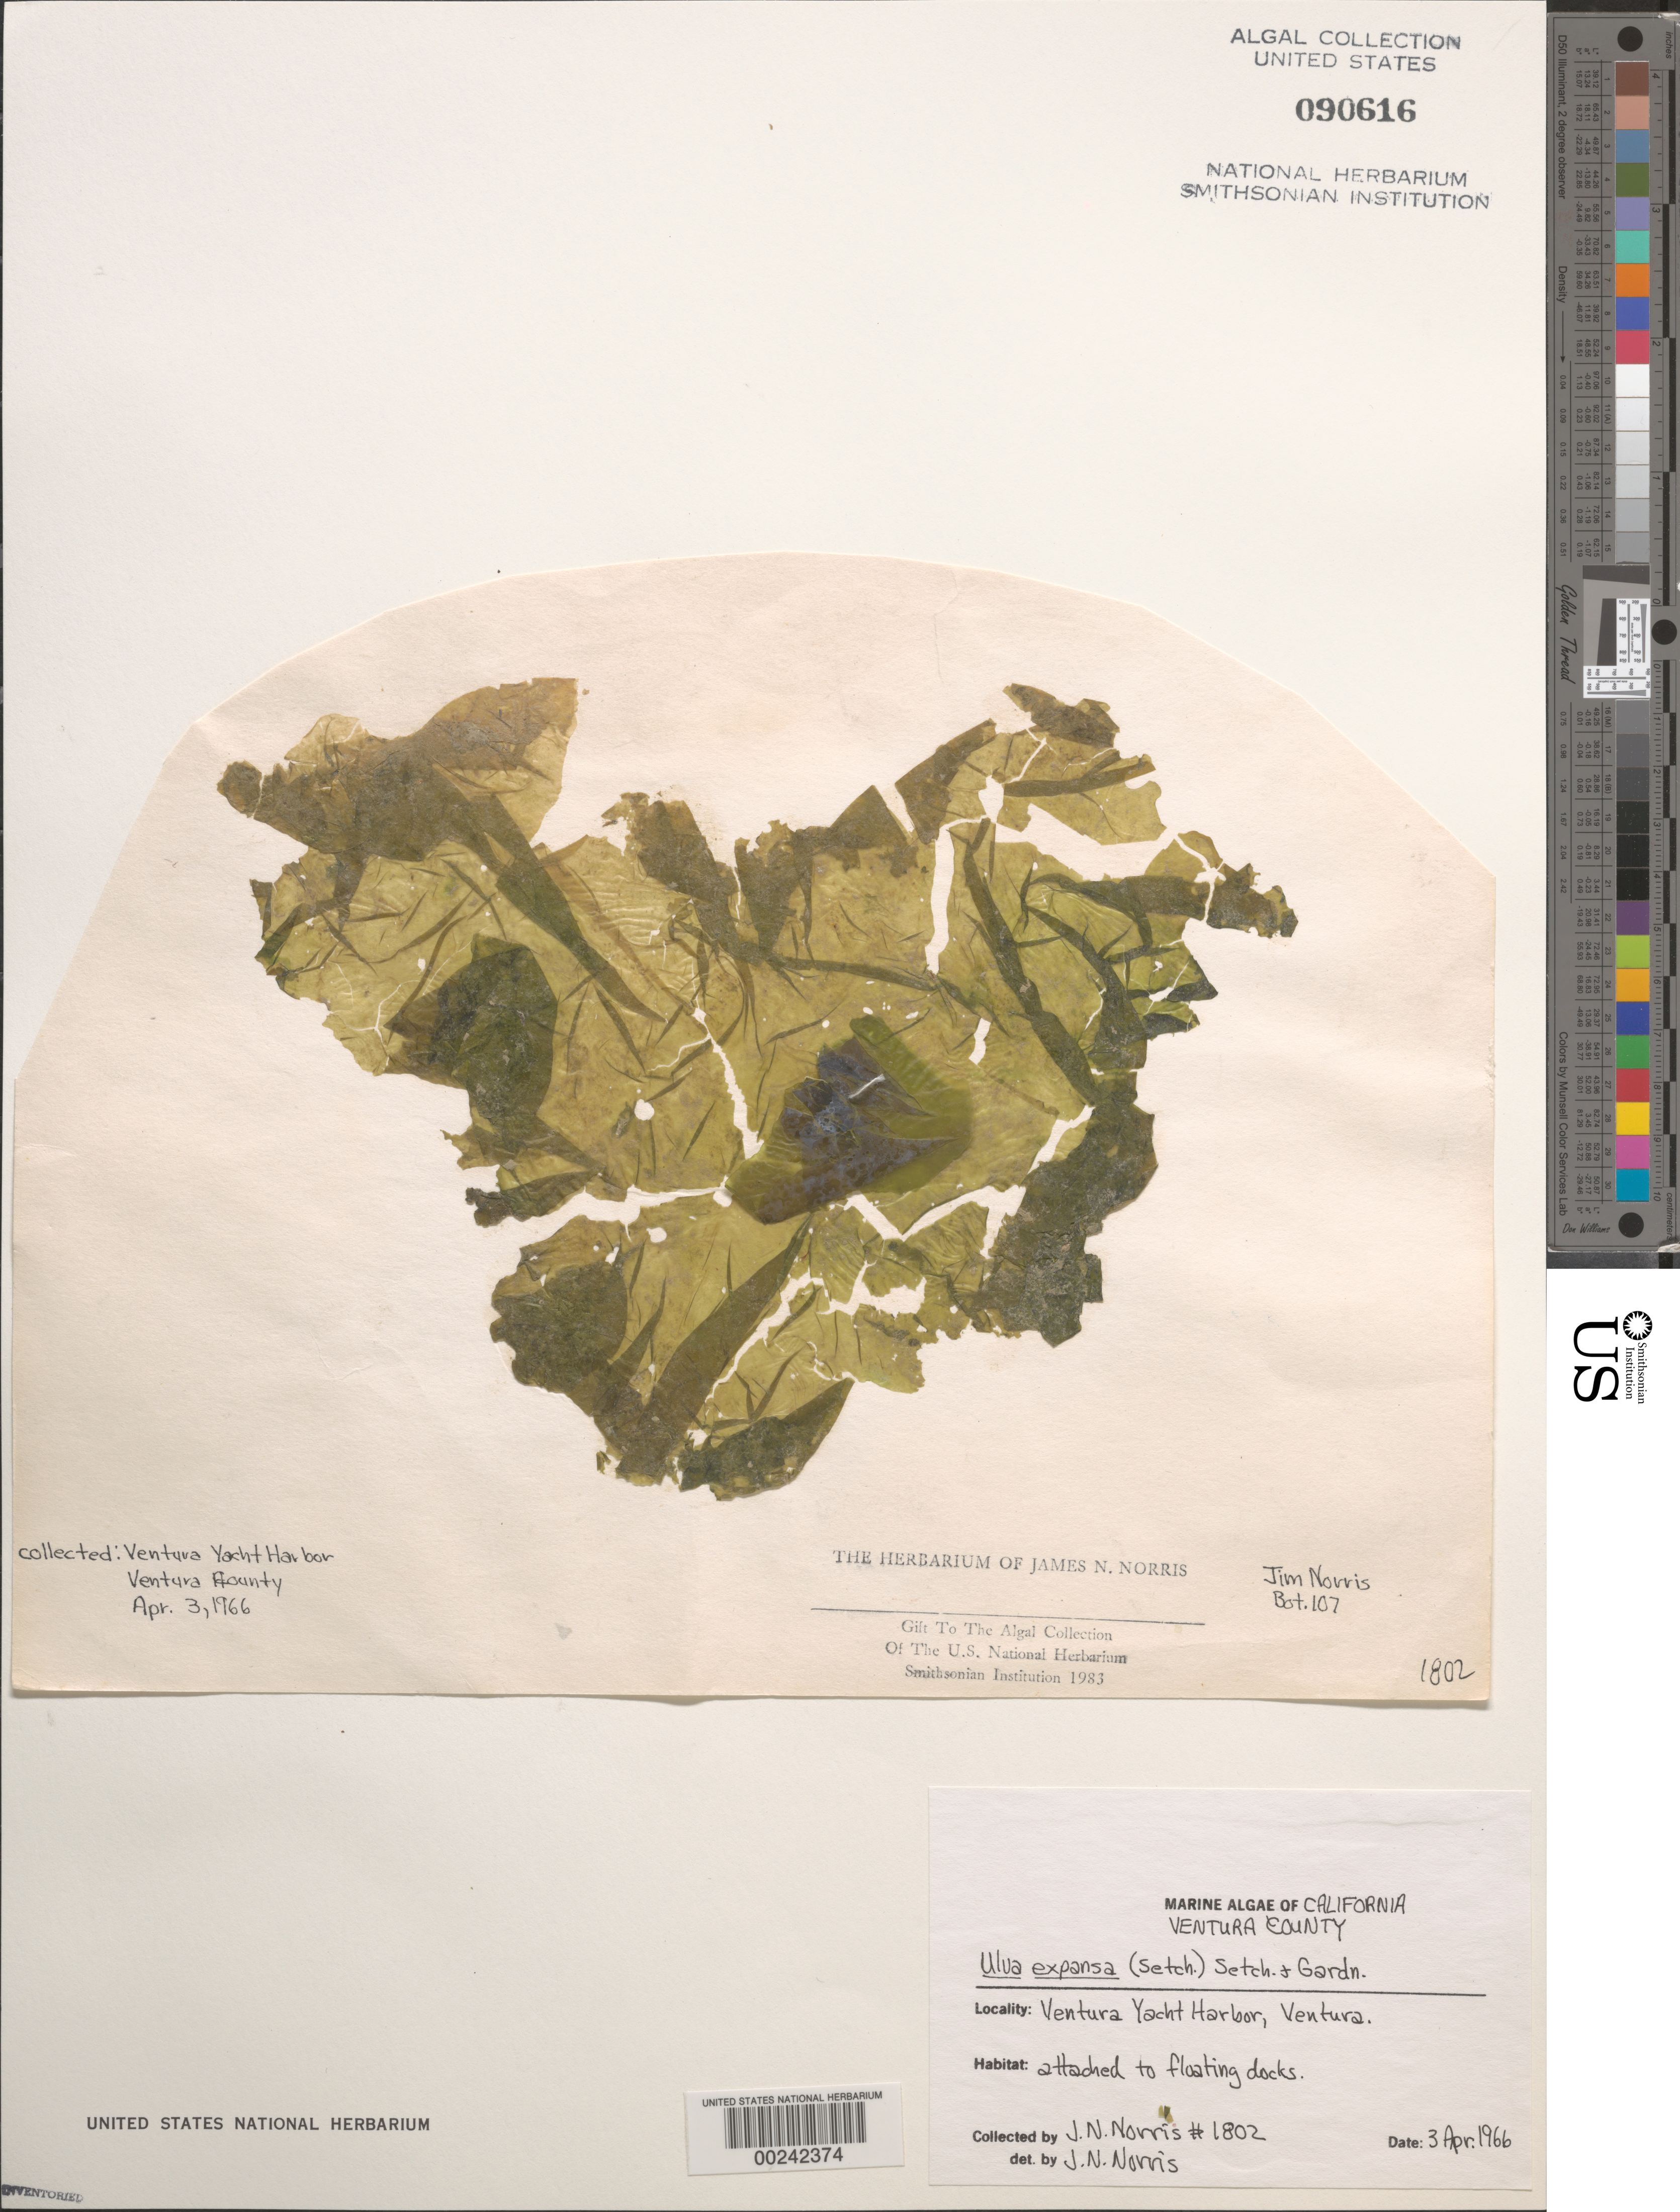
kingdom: Plantae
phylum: Chlorophyta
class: Ulvophyceae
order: Ulvales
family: Ulvaceae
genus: Ulva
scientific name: Ulva expansa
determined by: Norris, James N.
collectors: J. N. Norris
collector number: JN-1802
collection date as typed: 03 Apr 1966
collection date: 1966-04-03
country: United States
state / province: California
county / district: Ventura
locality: Ventura Yacht Harbor, Ventura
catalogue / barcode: US 90616